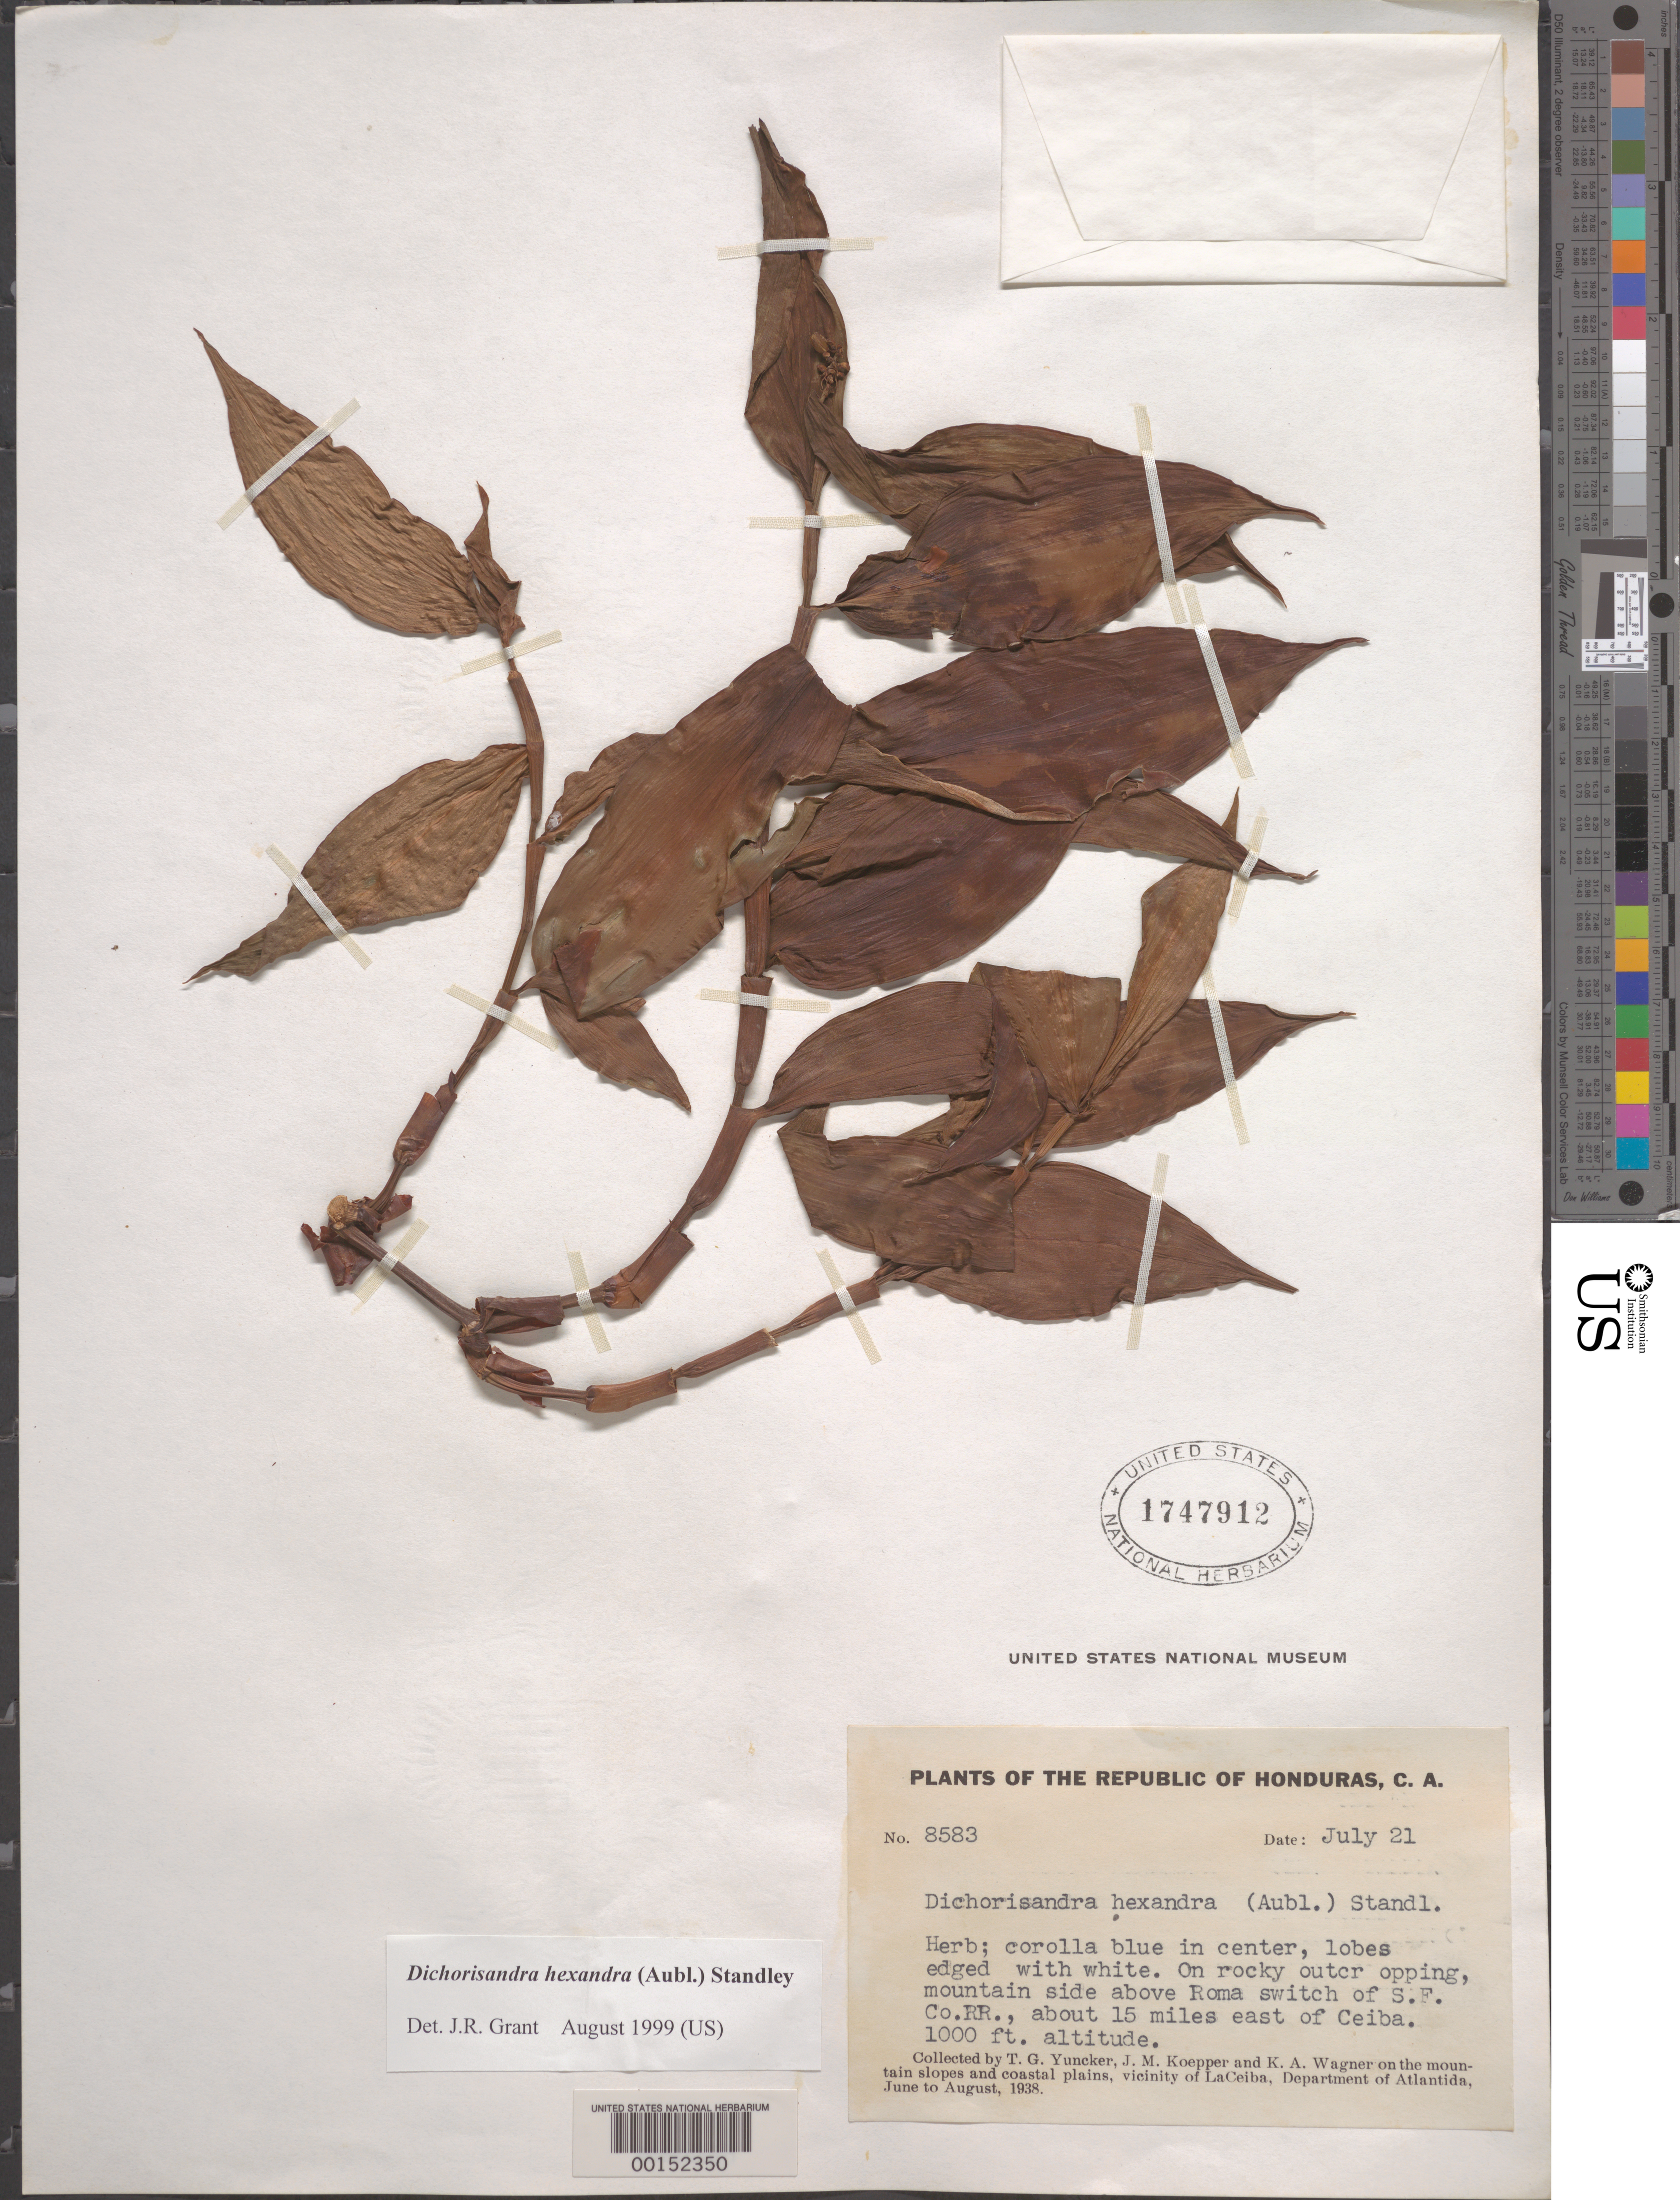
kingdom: Plantae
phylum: Tracheophyta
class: Liliopsida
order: Commelinales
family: Commelinaceae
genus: Dichorisandra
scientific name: Dichorisandra hexandra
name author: (Aubl.) Standl.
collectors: T. G. Yuncker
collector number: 8583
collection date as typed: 21 Jul 1938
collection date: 1938-07-21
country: Honduras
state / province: Atlántida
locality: La Ceiba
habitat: Rocky outcrop, mountain side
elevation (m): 305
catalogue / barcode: US 1747912